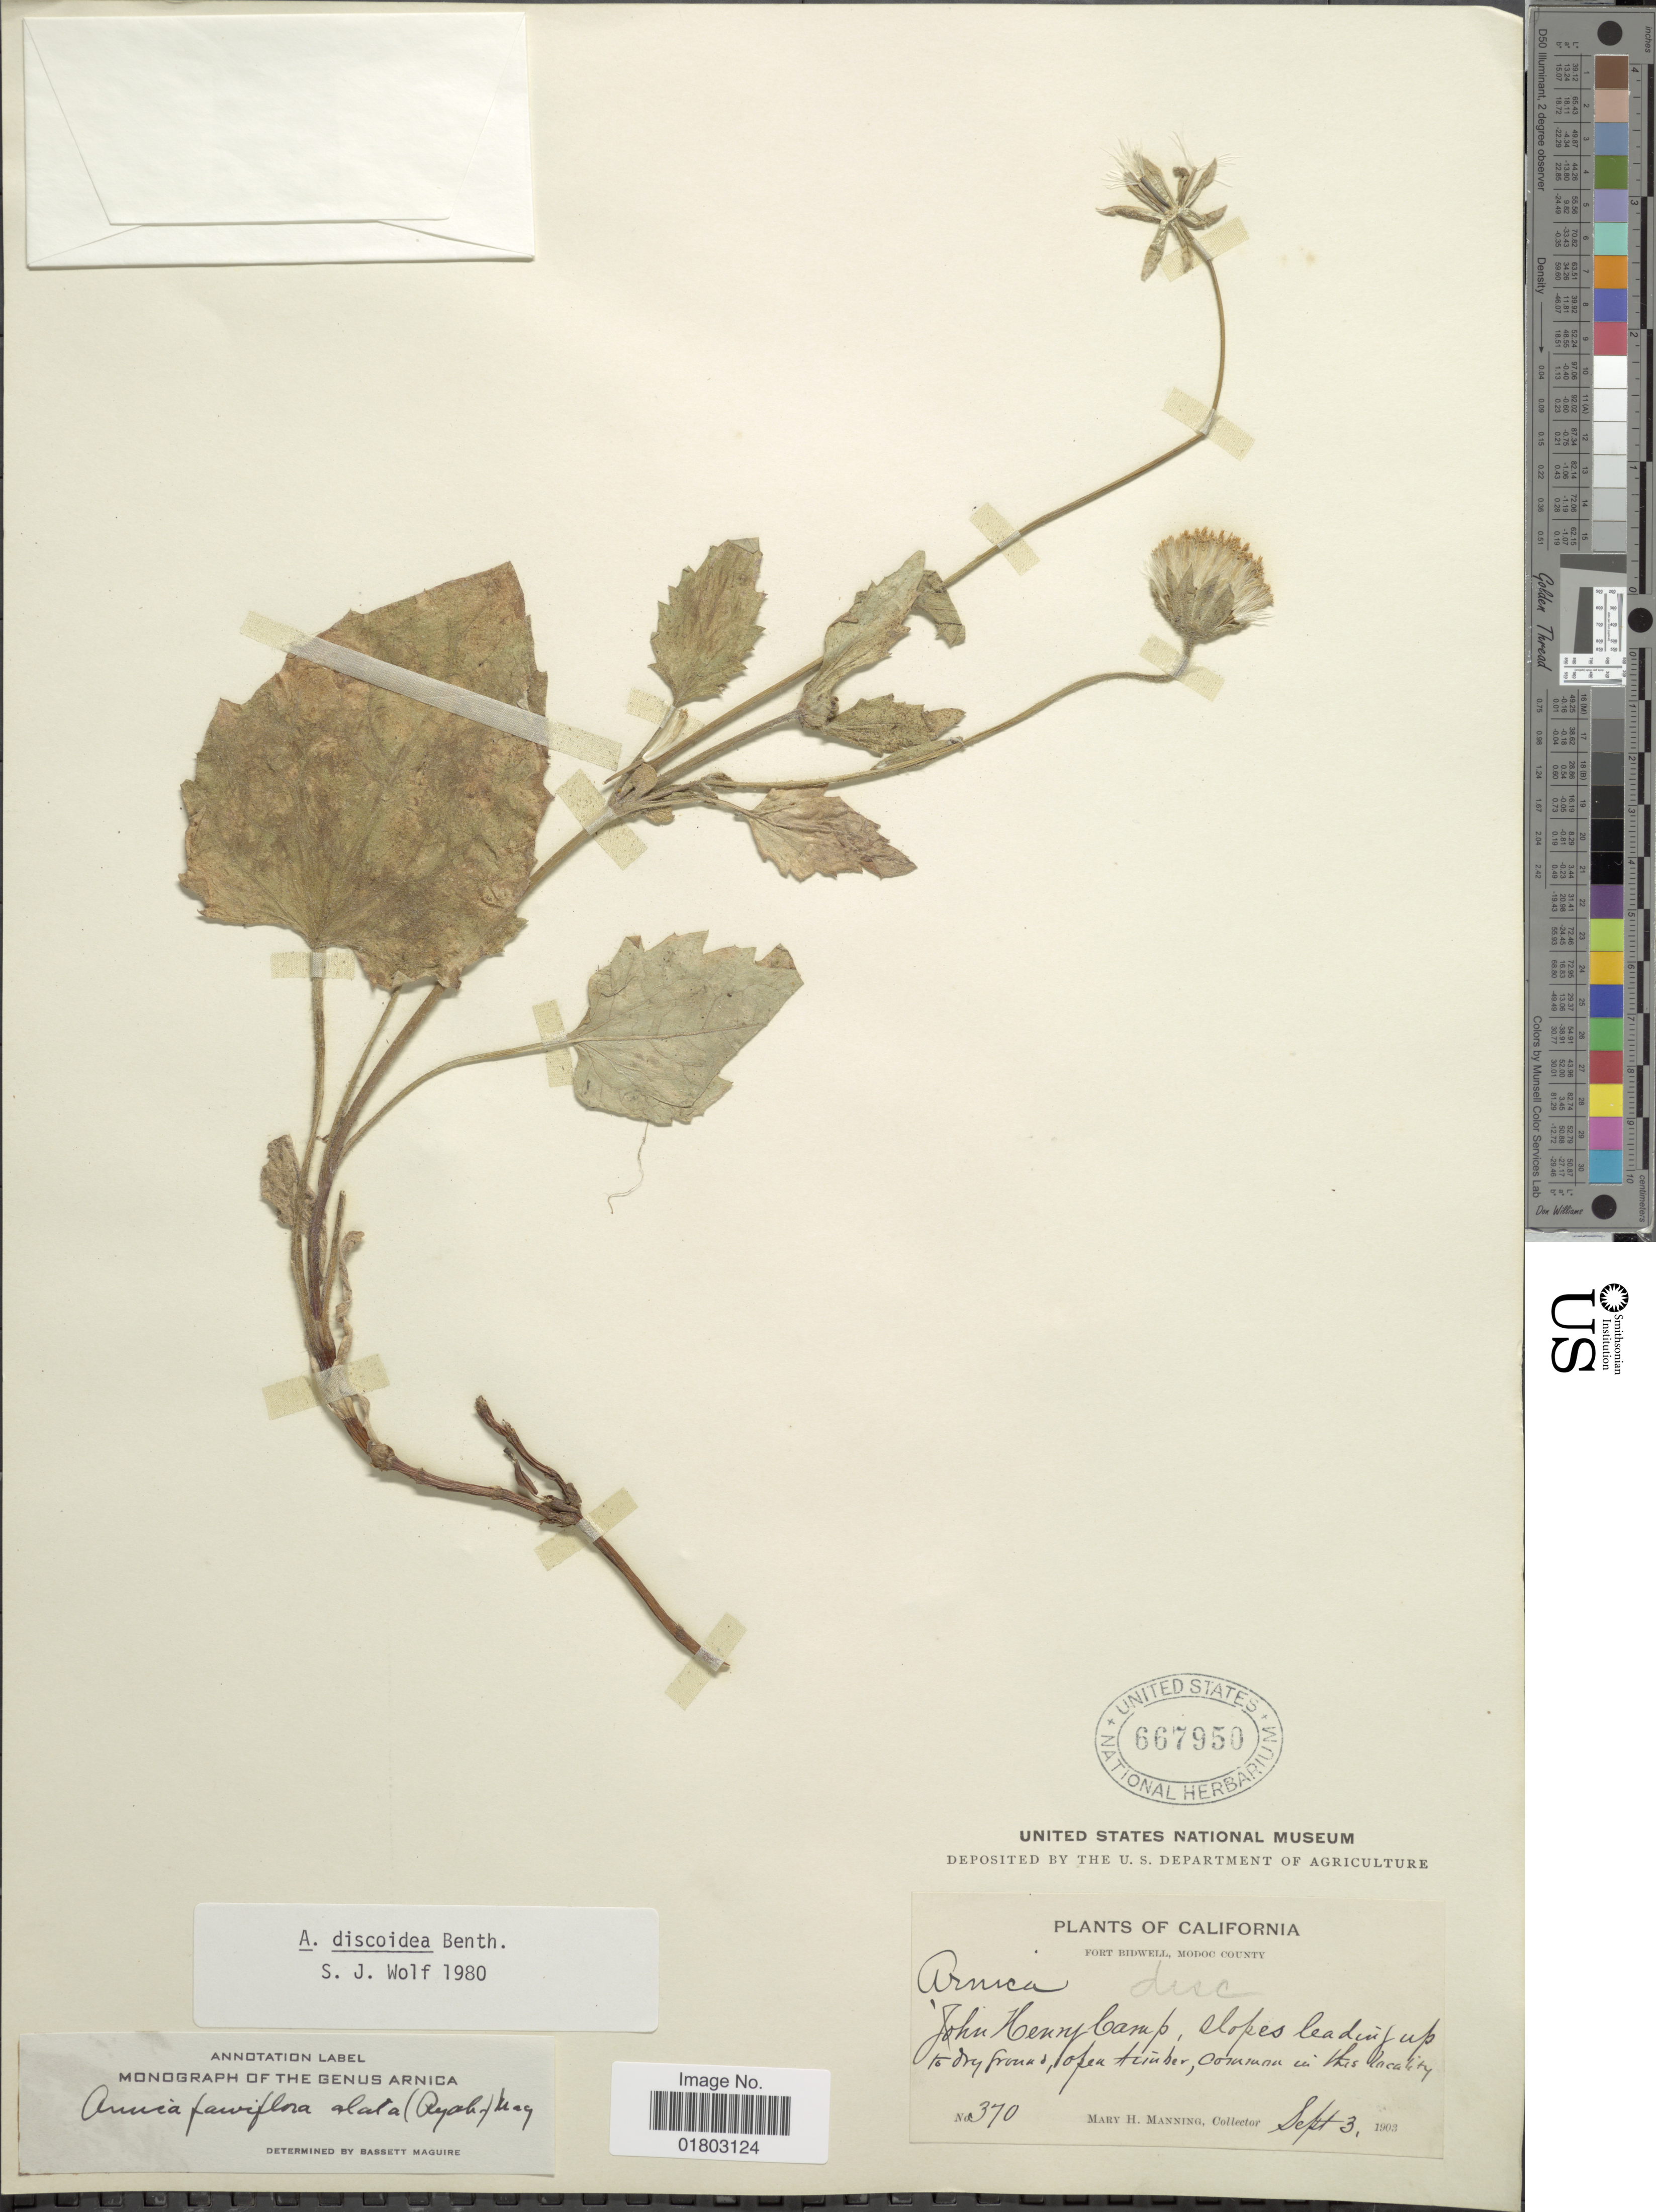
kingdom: Plantae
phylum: Tracheophyta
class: Magnoliopsida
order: Asterales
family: Asteraceae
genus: Arnica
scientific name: Arnica discoidea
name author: Benth.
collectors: M. Manning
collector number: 370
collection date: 1903-09-03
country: United States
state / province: California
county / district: Modoc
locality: Fort Bidwell, Modoc County, John Henry Camp, slopes leading up to dry, open timber, common in this locality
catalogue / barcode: US 667950